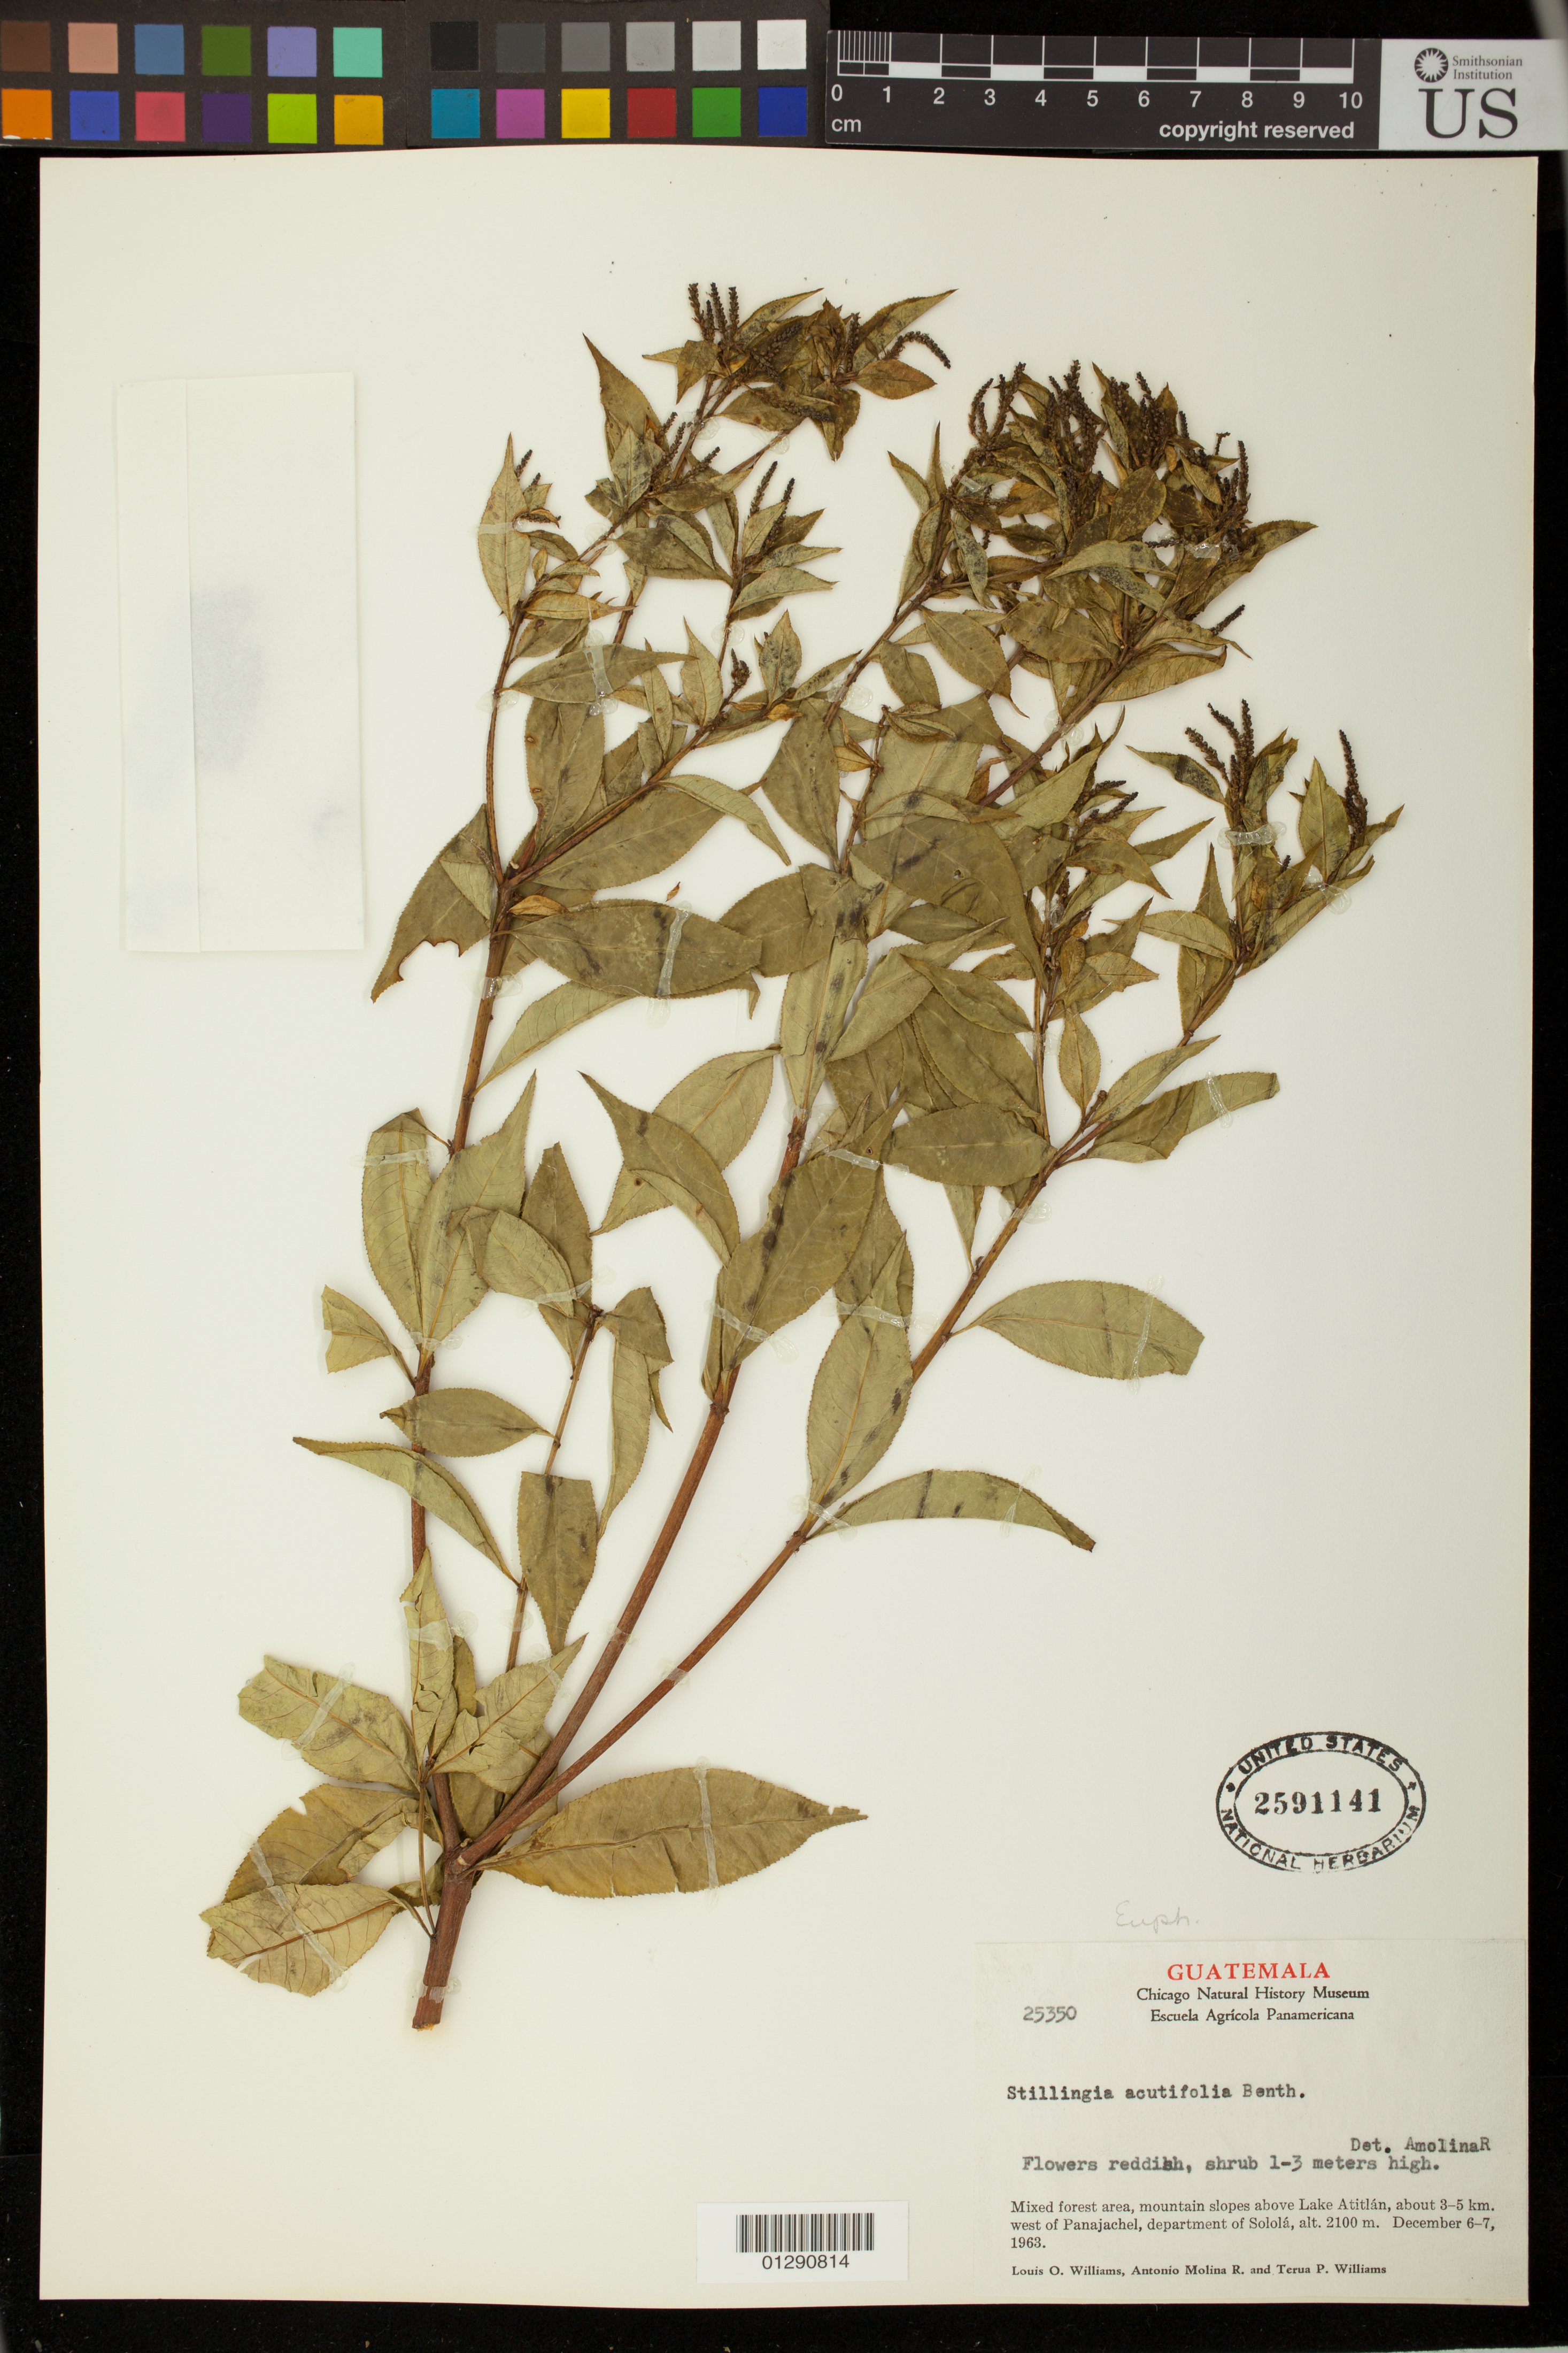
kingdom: Plantae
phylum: Tracheophyta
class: Magnoliopsida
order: Malpighiales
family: Euphorbiaceae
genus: Stillingia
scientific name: Stillingia acutifolia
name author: (Benth.) Benth. ex Hemsl.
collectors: L. O. Williams, A. Molina R. & T. P. Williams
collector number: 25350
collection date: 1963-12-06/1963-12-07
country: Guatemala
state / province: Sololá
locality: Mixed forest area, mountain slopes above Lake Atitlan, about 3-5 km. west of Panajachel, department of Sololá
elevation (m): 2100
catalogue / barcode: US 2591141